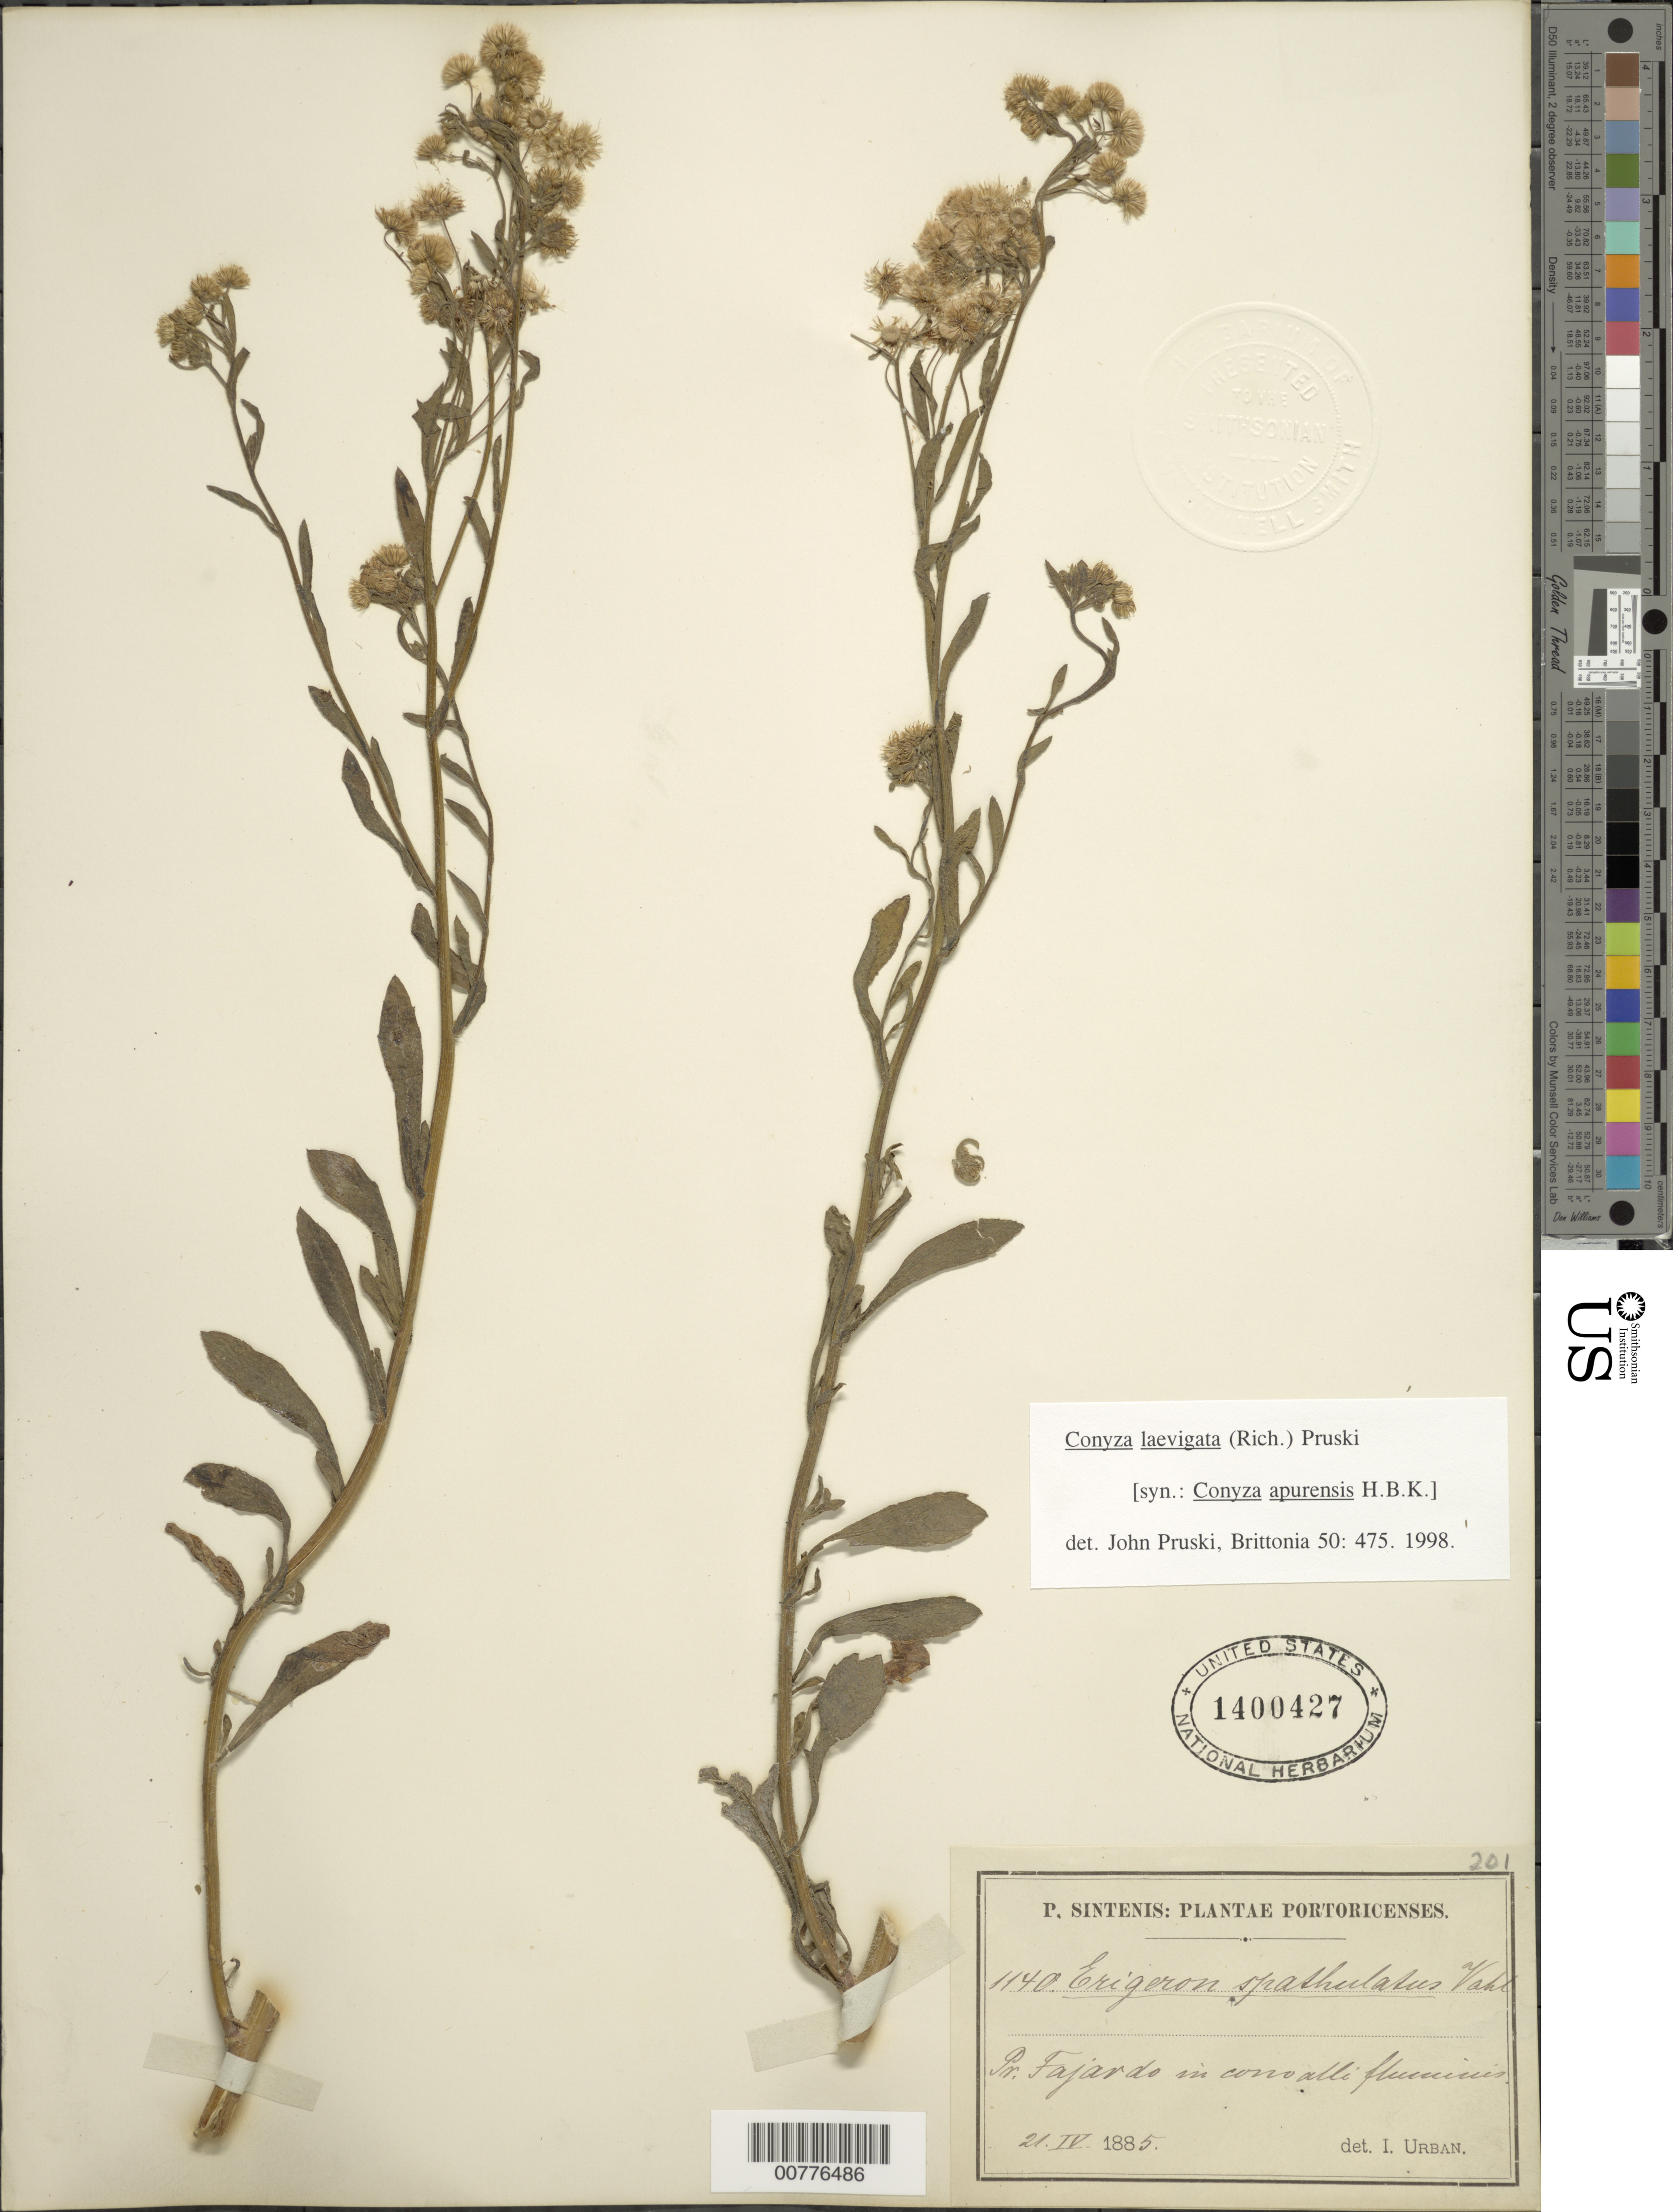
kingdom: Plantae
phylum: Tracheophyta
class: Magnoliopsida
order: Asterales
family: Asteraceae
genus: Conyza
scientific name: Conyza laevigata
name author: (Rich.) Pruski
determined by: Pruski, J. F.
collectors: P. Sintenis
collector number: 1140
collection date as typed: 21 Apr 1885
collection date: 1885-04-21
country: Puerto Rico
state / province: Fajardo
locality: Prope Fajardo in convalli fluminis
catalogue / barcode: US 1400427